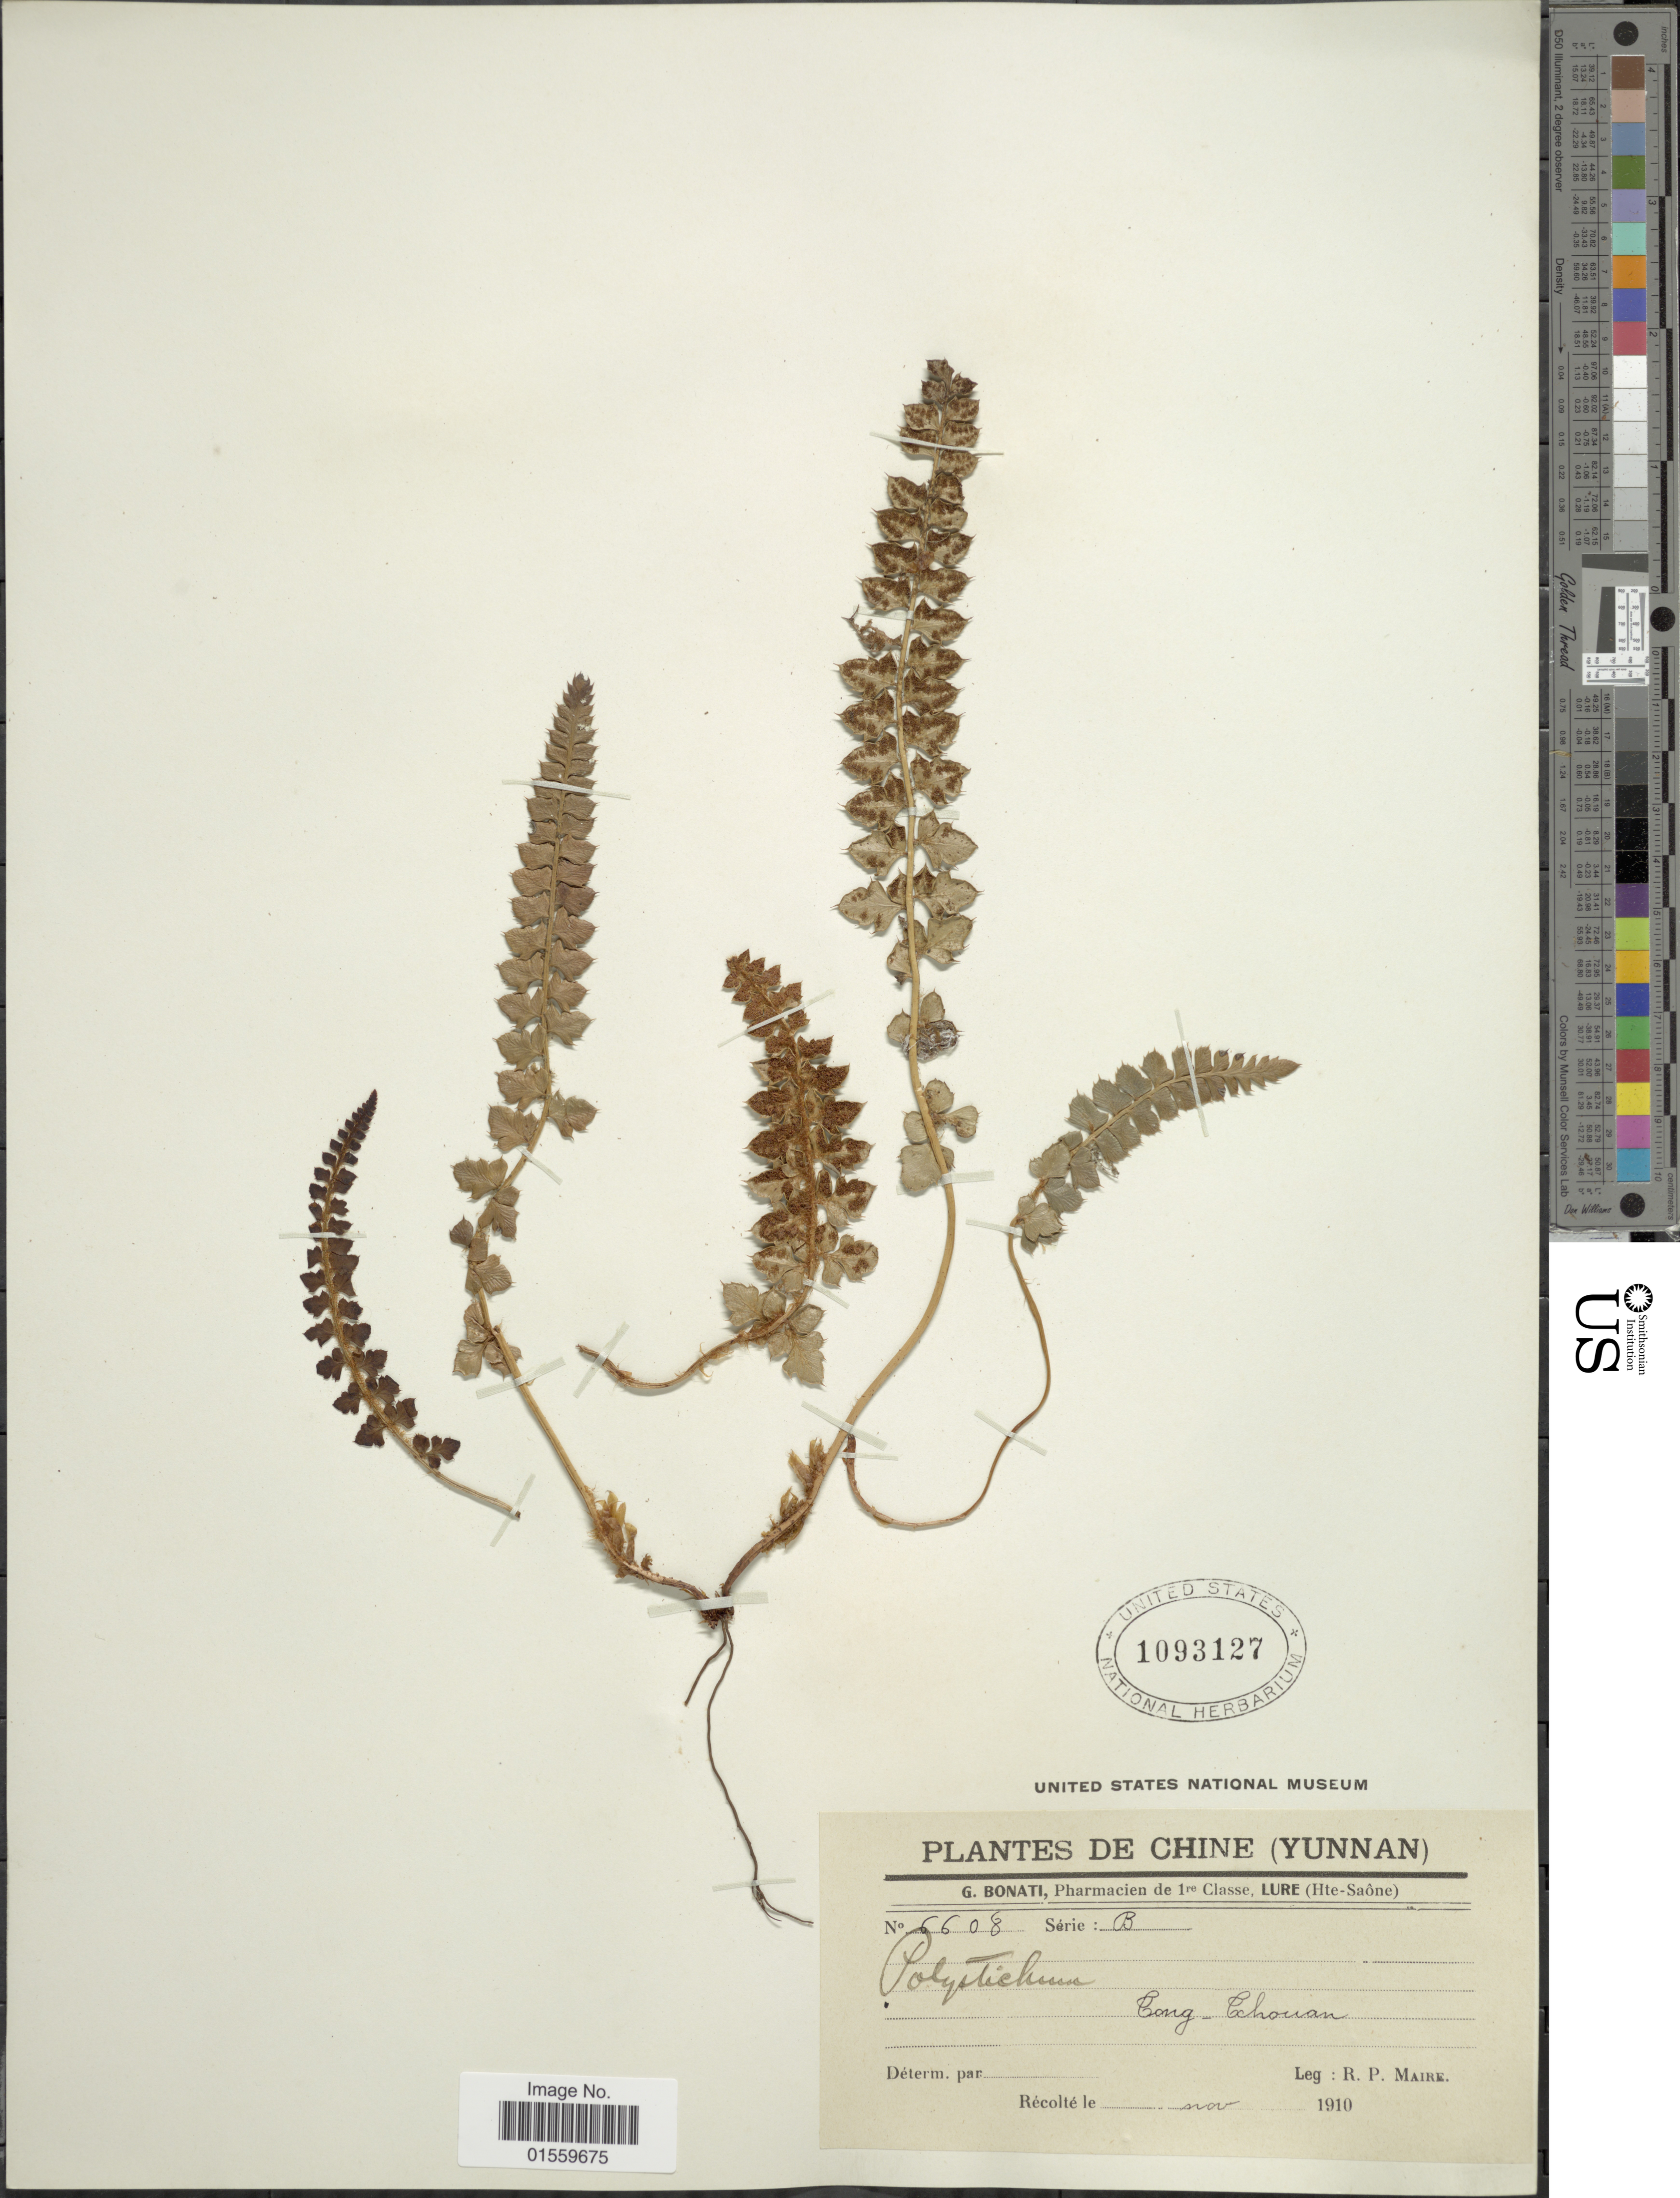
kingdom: Plantae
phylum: Tracheophyta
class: Polypodiopsida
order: Polypodiales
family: Dryopteridaceae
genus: Polystichum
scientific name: Polystichum stimulans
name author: (Kunze ex Mett.) Bedd.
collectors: R.-P. Maire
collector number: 6608B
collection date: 1910-11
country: China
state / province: Yunnan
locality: Chine, Tong-Thouan.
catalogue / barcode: US 1093127